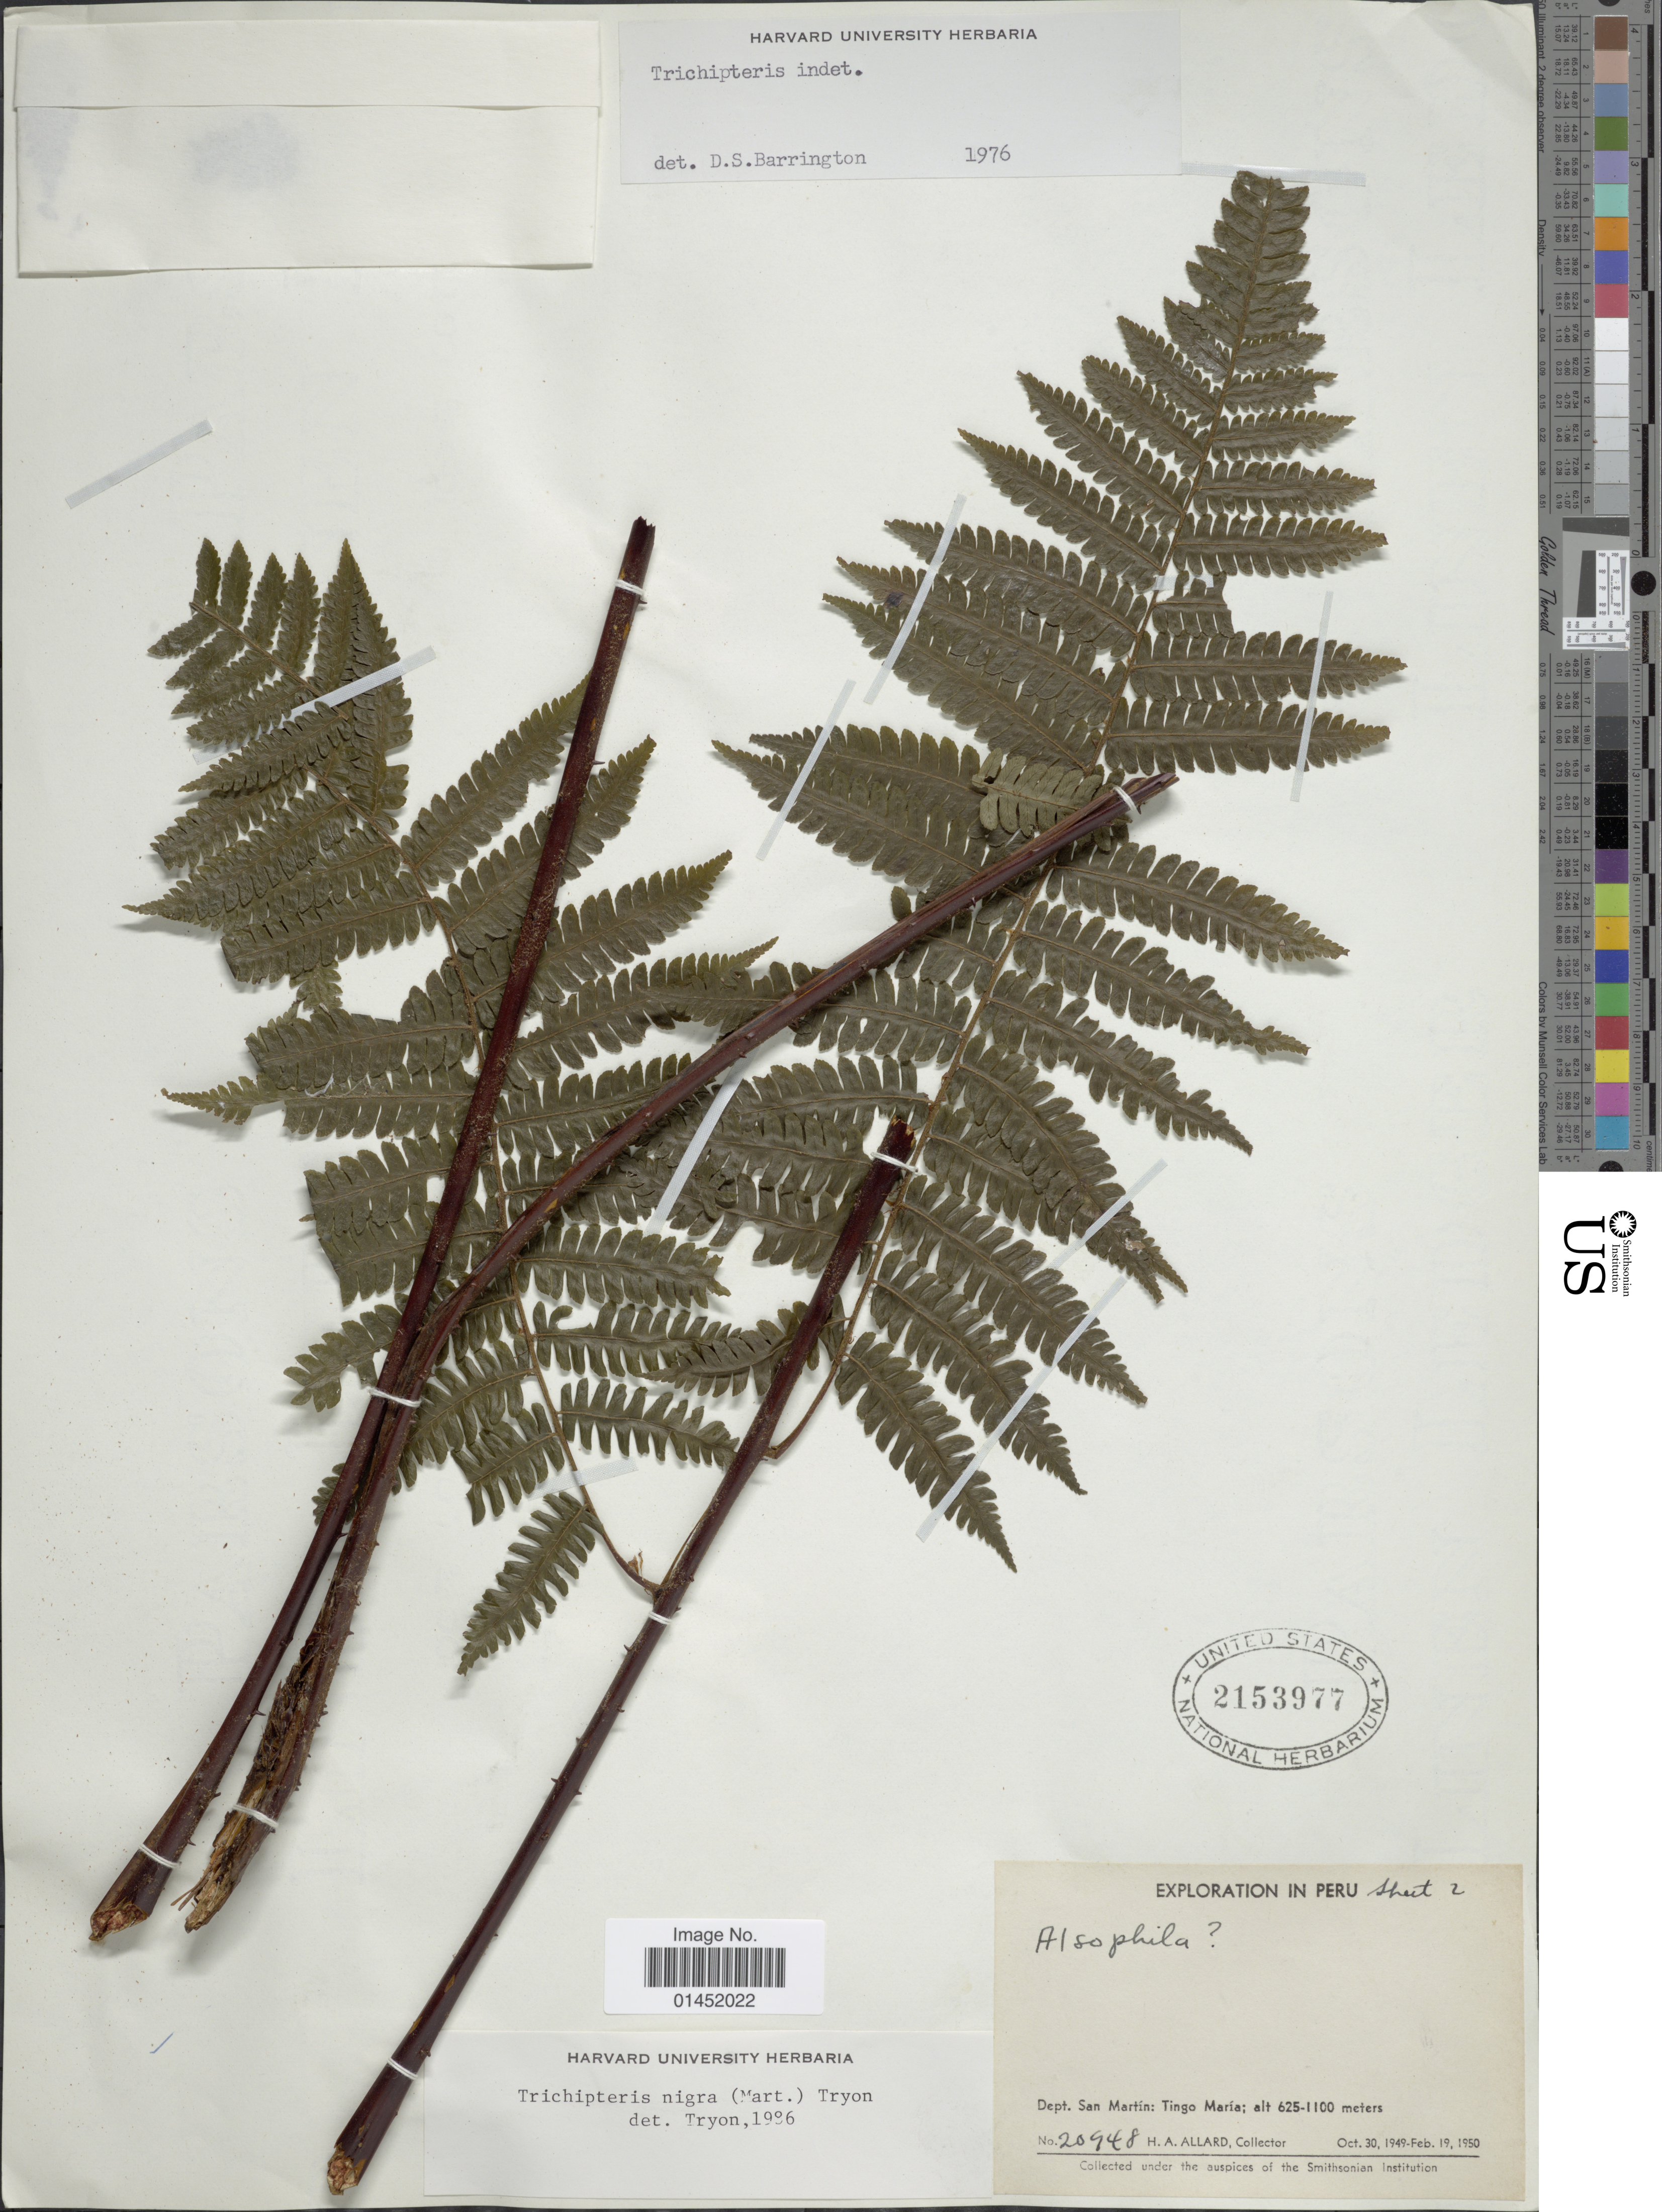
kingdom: Plantae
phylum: Tracheophyta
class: Polypodiopsida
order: Cyatheales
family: Cyatheaceae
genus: Cyathea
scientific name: Cyathea lasiosora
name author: (Mett. ex Kuhn) Domin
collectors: H. A. Allard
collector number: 20948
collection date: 1949-10-30/1950-02-19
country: Peru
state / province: San Martín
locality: Dept. San Martín: Tingo María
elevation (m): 625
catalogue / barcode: US 2153977